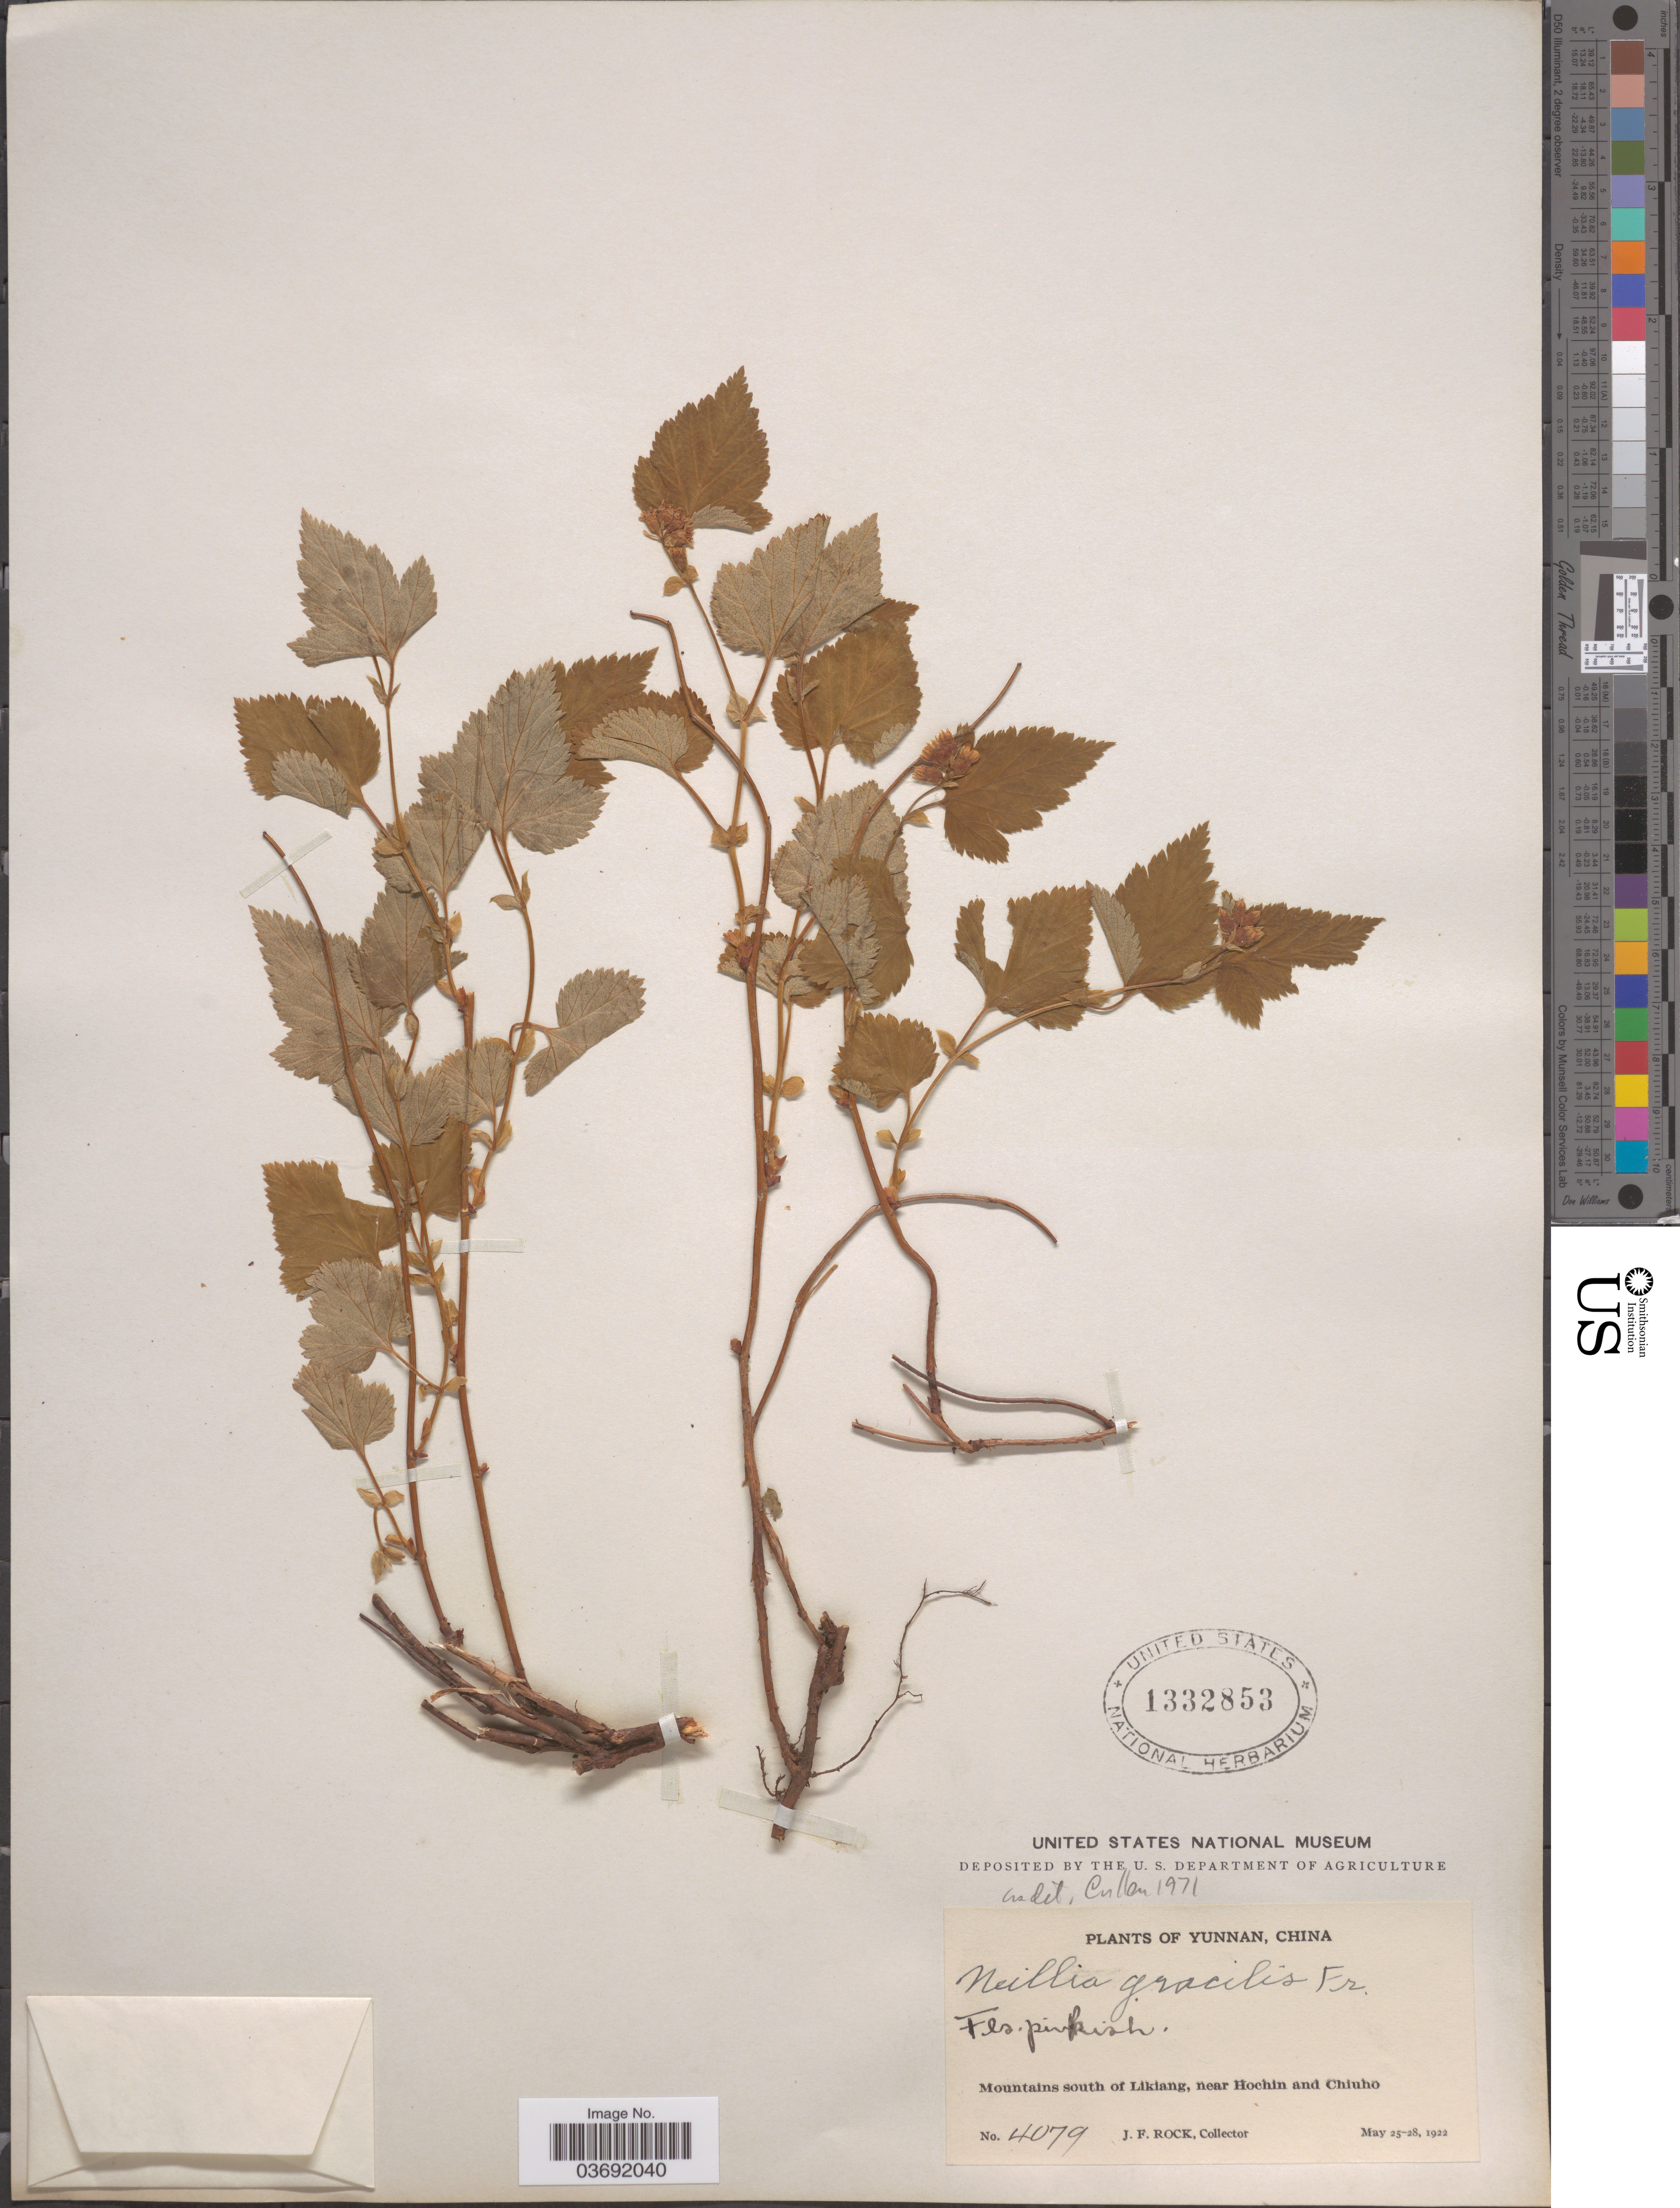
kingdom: Plantae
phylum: Tracheophyta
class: Magnoliopsida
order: Rosales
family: Rosaceae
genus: Neillia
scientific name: Neillia gracilis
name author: Franch.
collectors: J. Rock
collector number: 4079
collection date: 1922-05-25/1922-05-28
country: China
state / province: Yunnan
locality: Mountains south of Likiang, near Hochin and Chiuho.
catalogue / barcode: US 1332853